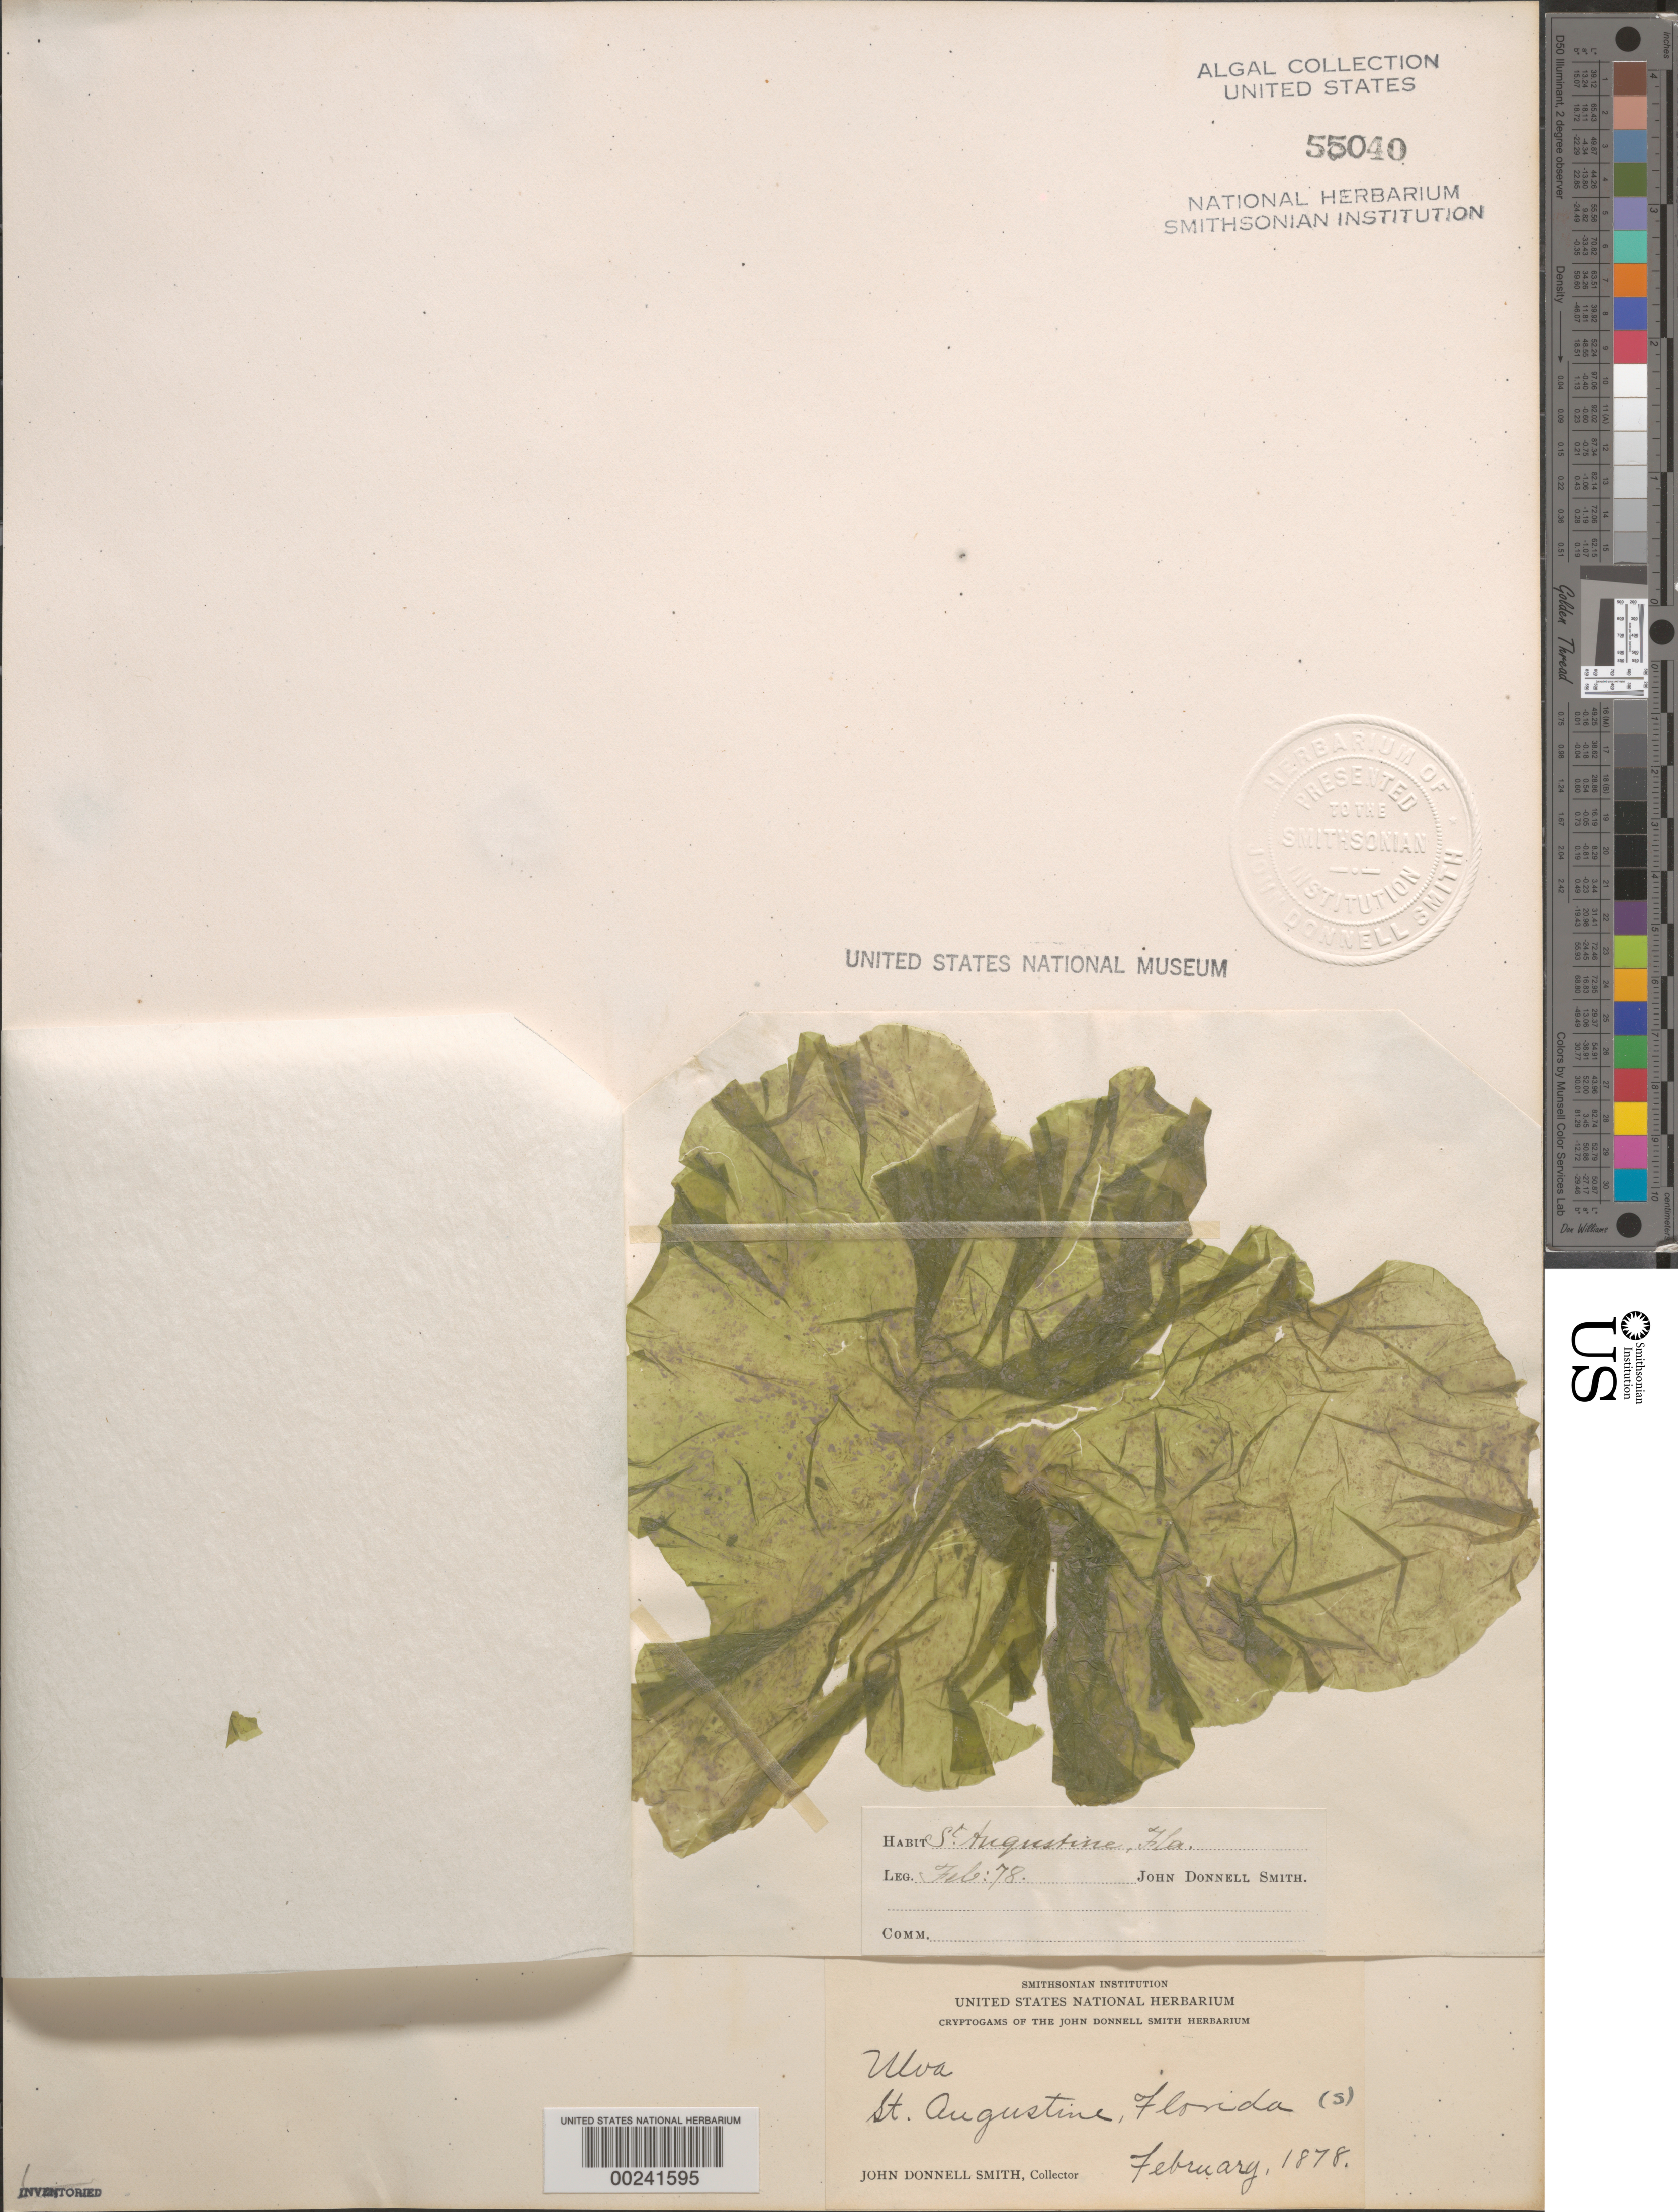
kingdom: Plantae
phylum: Chlorophyta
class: Ulvophyceae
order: Ulvales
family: Ulvaceae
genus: Ulva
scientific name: Ulva sp.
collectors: J. Donnell Smith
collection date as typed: Feb 1878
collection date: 1878-02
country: United States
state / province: Florida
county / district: Saint Johns County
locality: St. Augustine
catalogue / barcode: US 55040